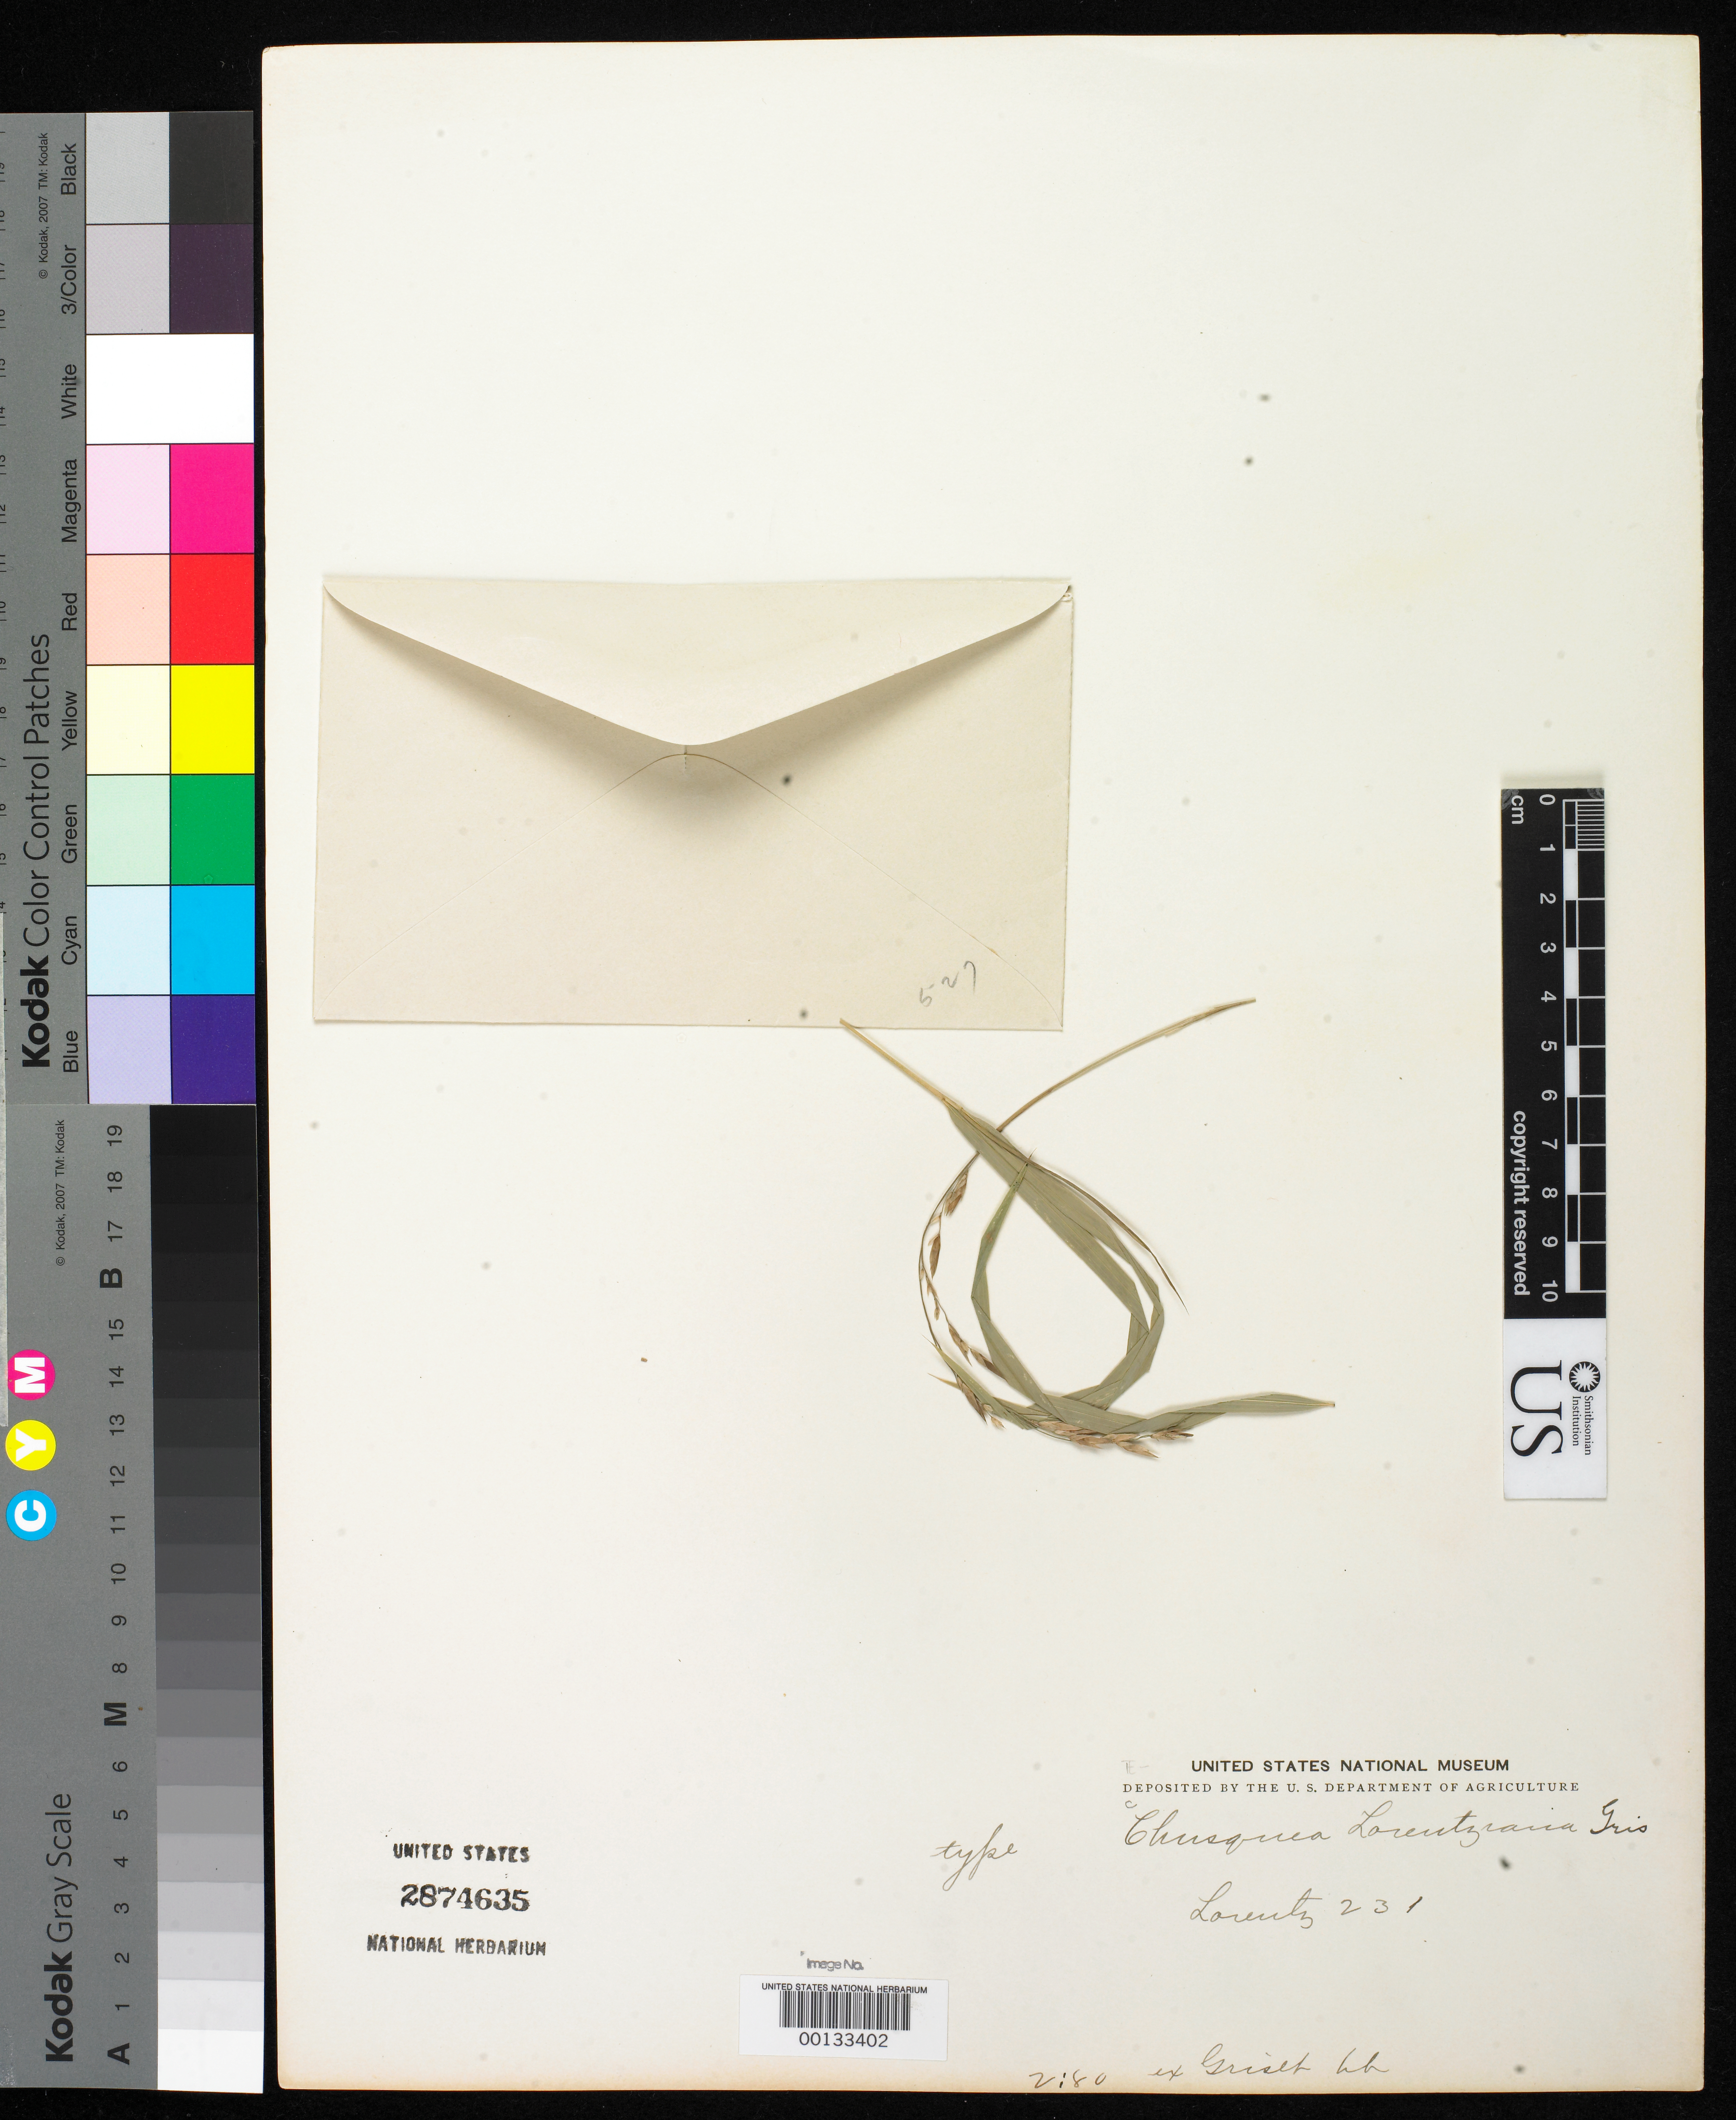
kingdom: Plantae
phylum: Tracheophyta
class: Liliopsida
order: Poales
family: Poaceae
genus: Chusquea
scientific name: Chusquea lorentziana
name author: Griseb.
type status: Type Material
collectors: P. G. Lorentz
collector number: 231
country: Argentina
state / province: Tucumán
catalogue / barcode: US 2874635